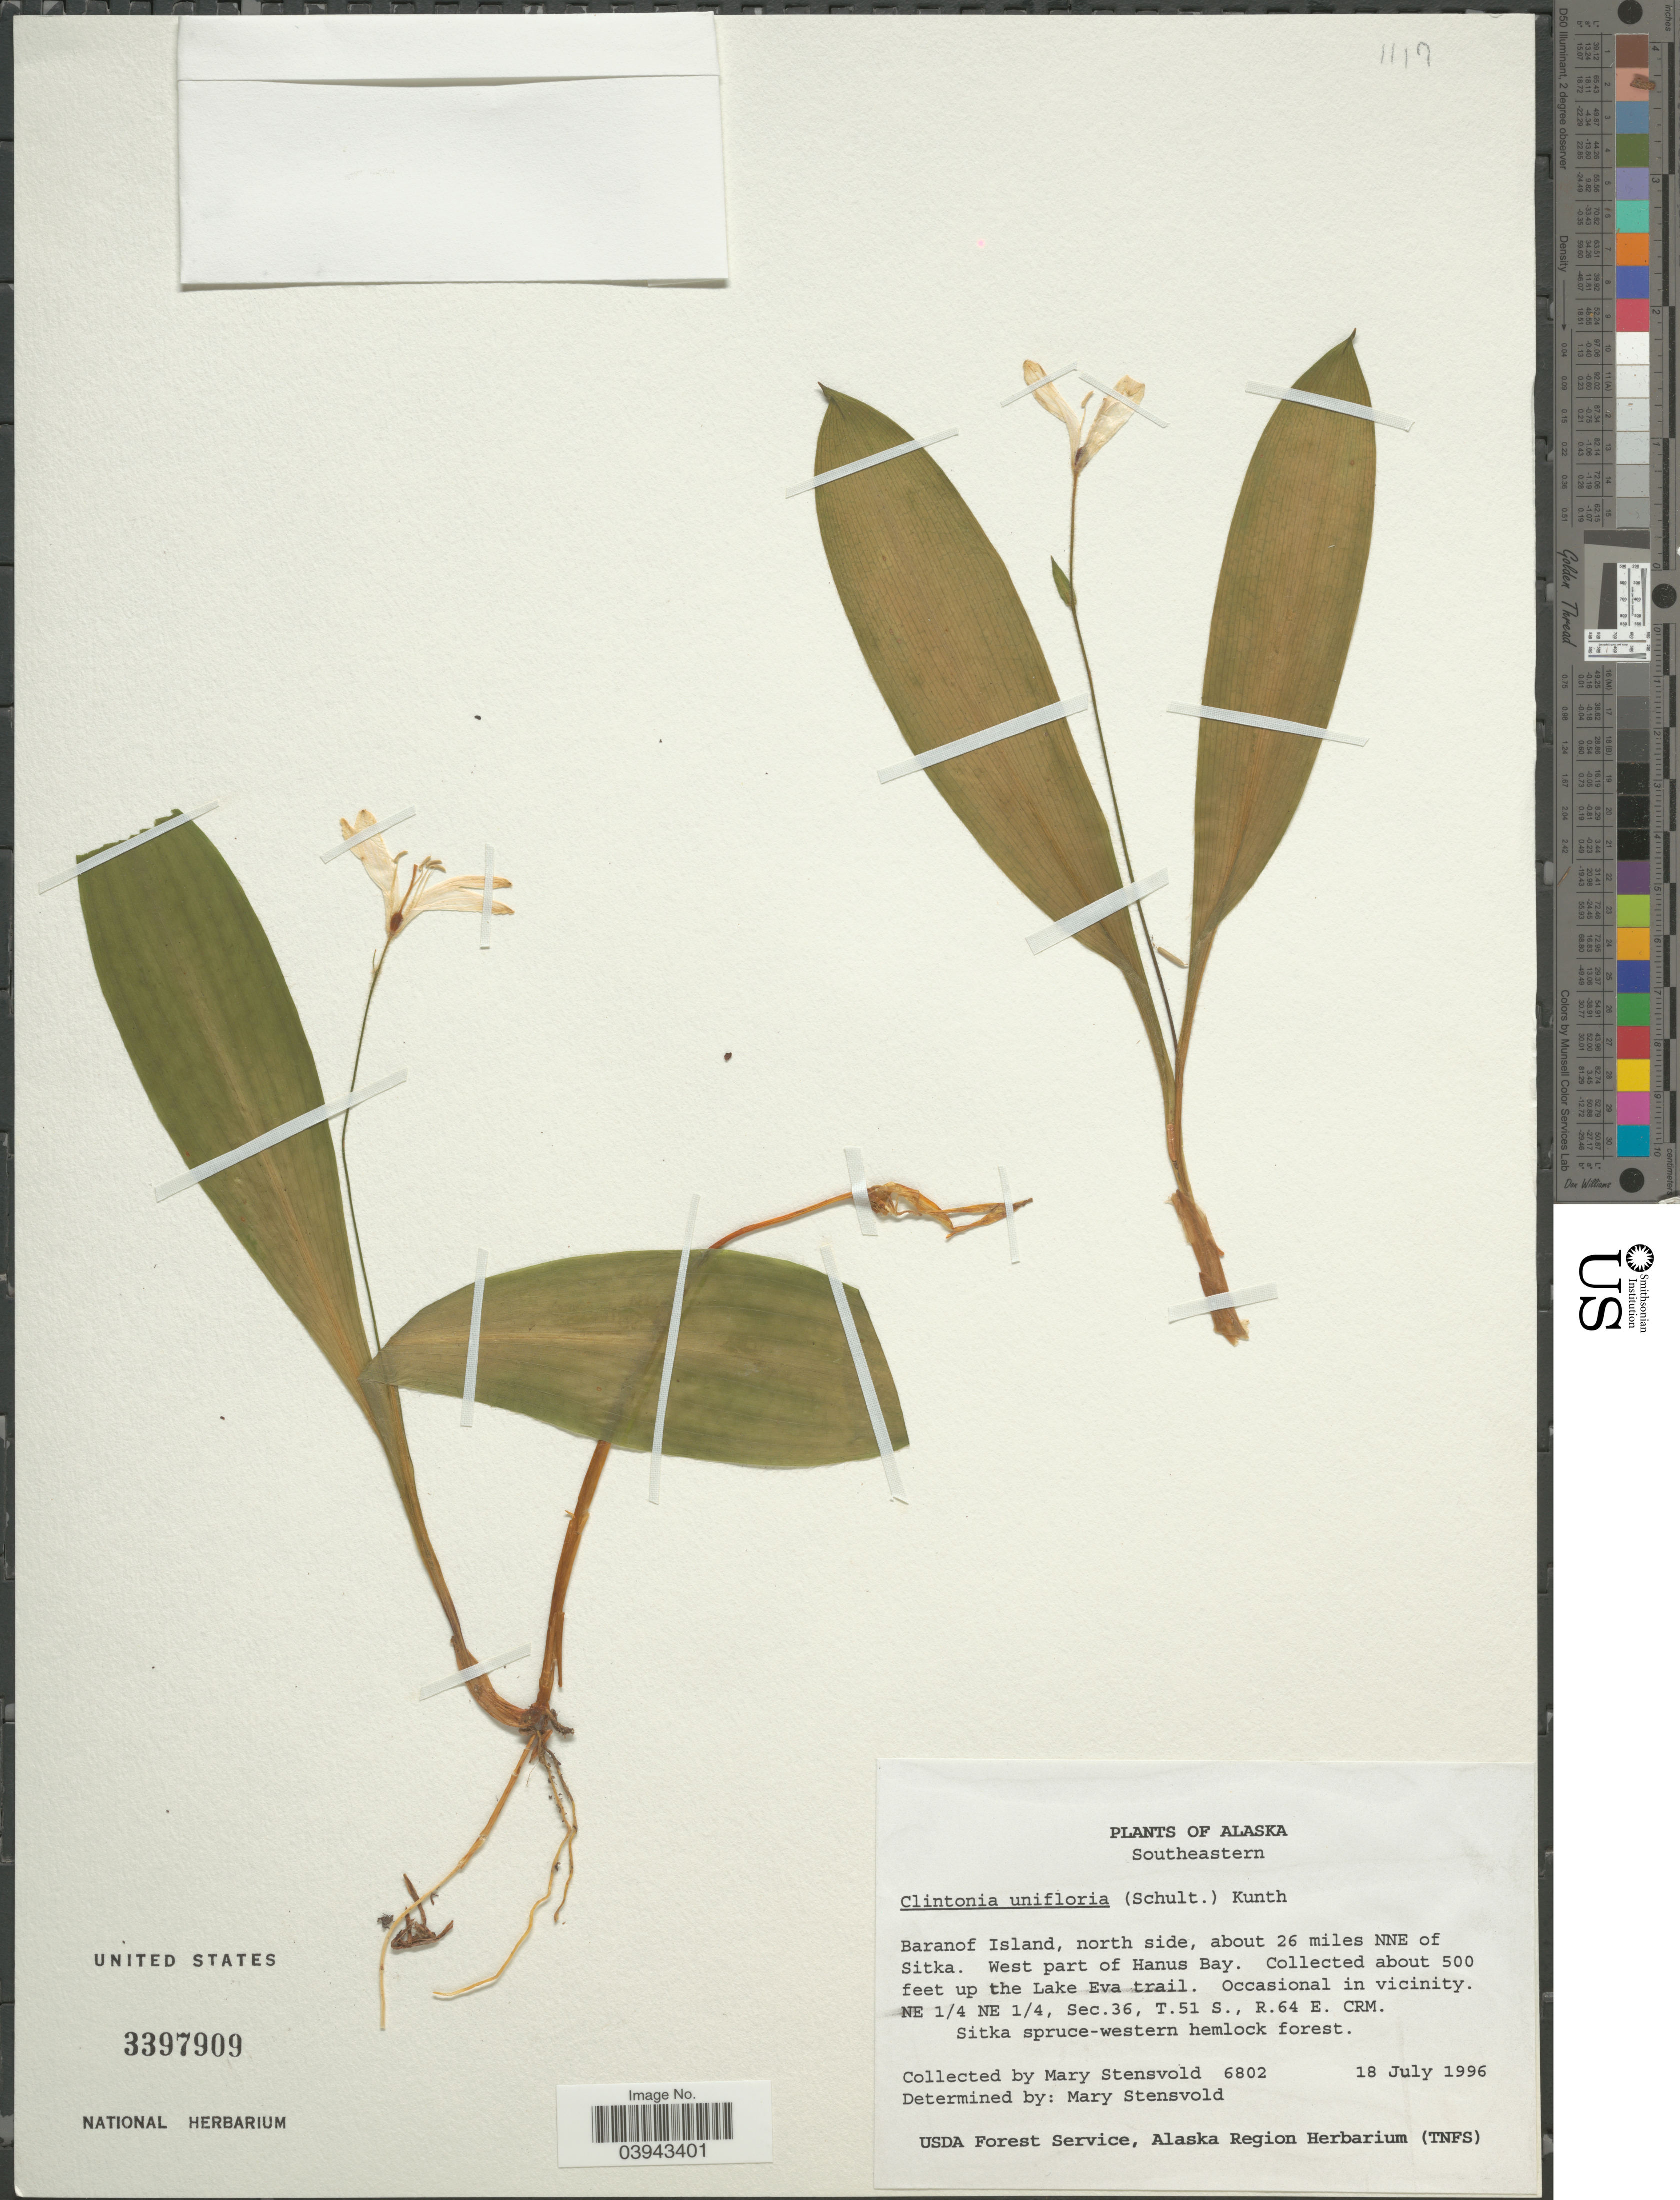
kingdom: Plantae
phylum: Tracheophyta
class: Liliopsida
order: Liliales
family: Liliaceae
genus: Clintonia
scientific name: Clintonia uniflora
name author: Kunth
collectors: M. Stensvold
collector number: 6802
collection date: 1996-07-18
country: United States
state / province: Alaska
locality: Southeastern. Baranof Island, north side, about 26 miles NNE of Sitka. West part of Hanus Bay. Up the Lake Eva trail. Occasional in vicinity. NE 1/4 NE 1/4, Sec. 36, T. 51 S., R. 64 E. CRM.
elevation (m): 152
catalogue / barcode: US 3397909